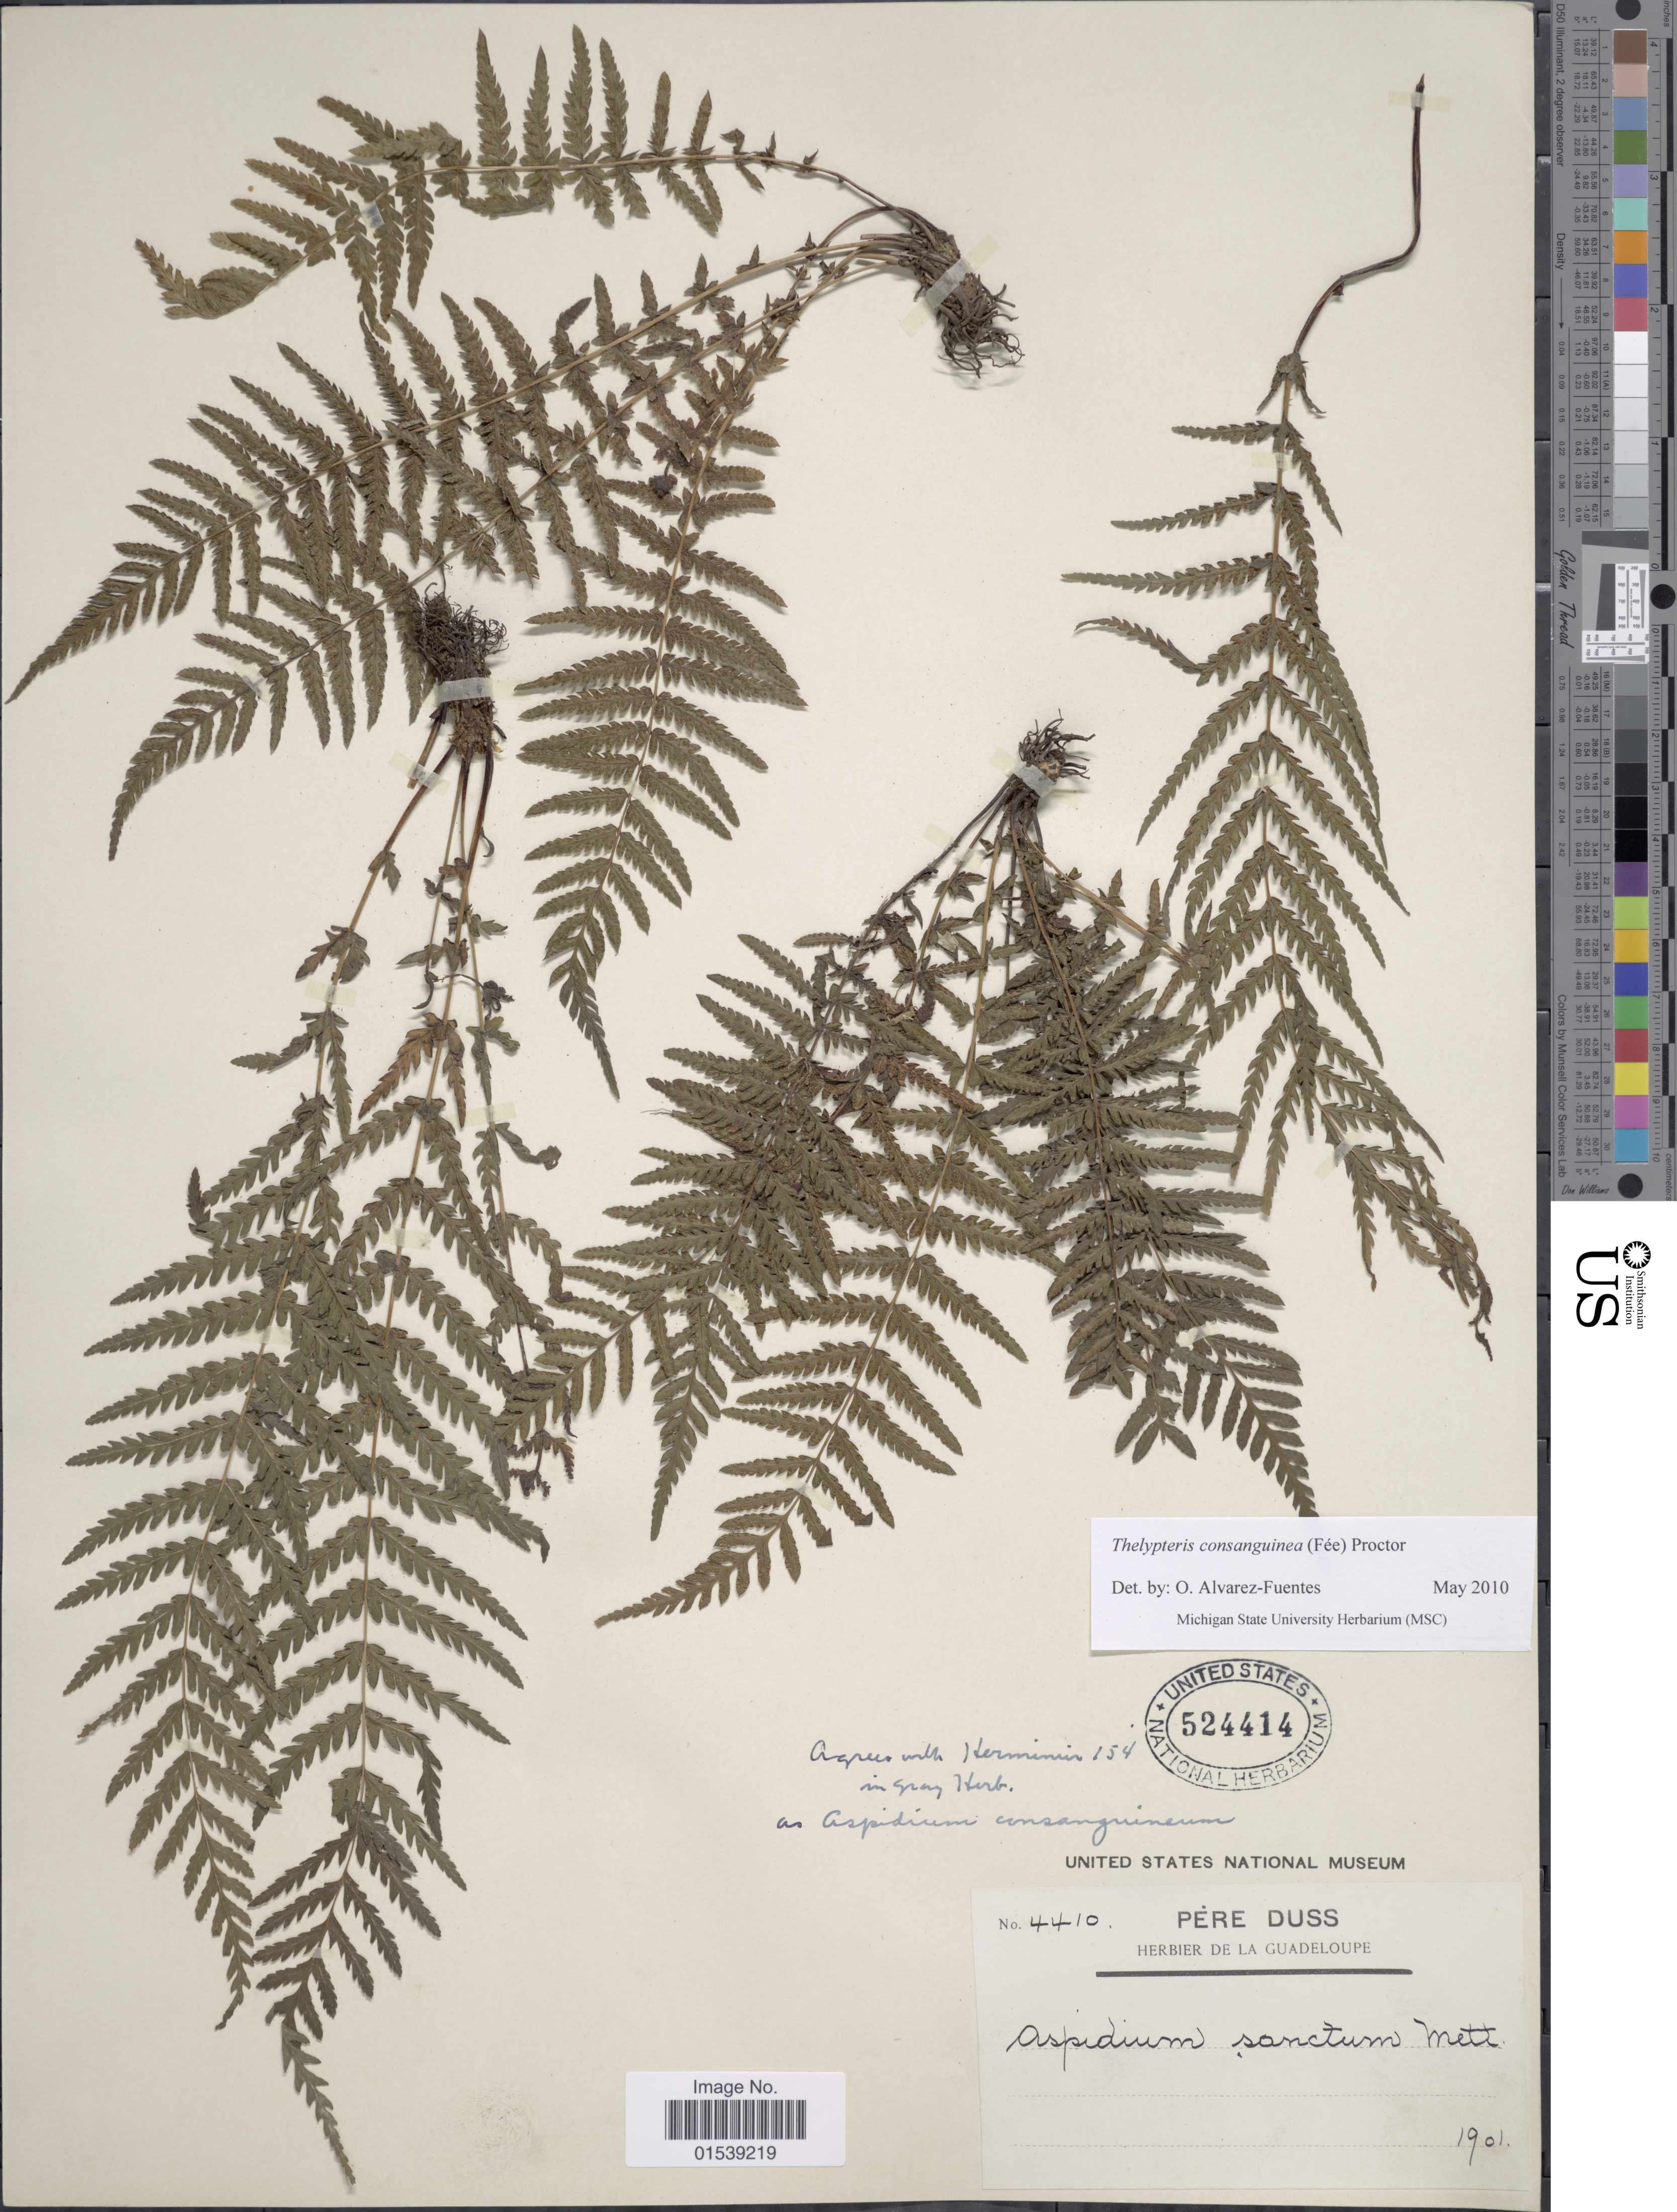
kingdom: Plantae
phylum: Tracheophyta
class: Polypodiopsida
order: Polypodiales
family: Thelypteridaceae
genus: Amauropelta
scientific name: Amauropelta consanguinea (Fée) comb. nov., ined. 2015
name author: (Fée)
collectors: Père Duss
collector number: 4410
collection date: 1901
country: Guadeloupe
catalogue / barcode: US 524414